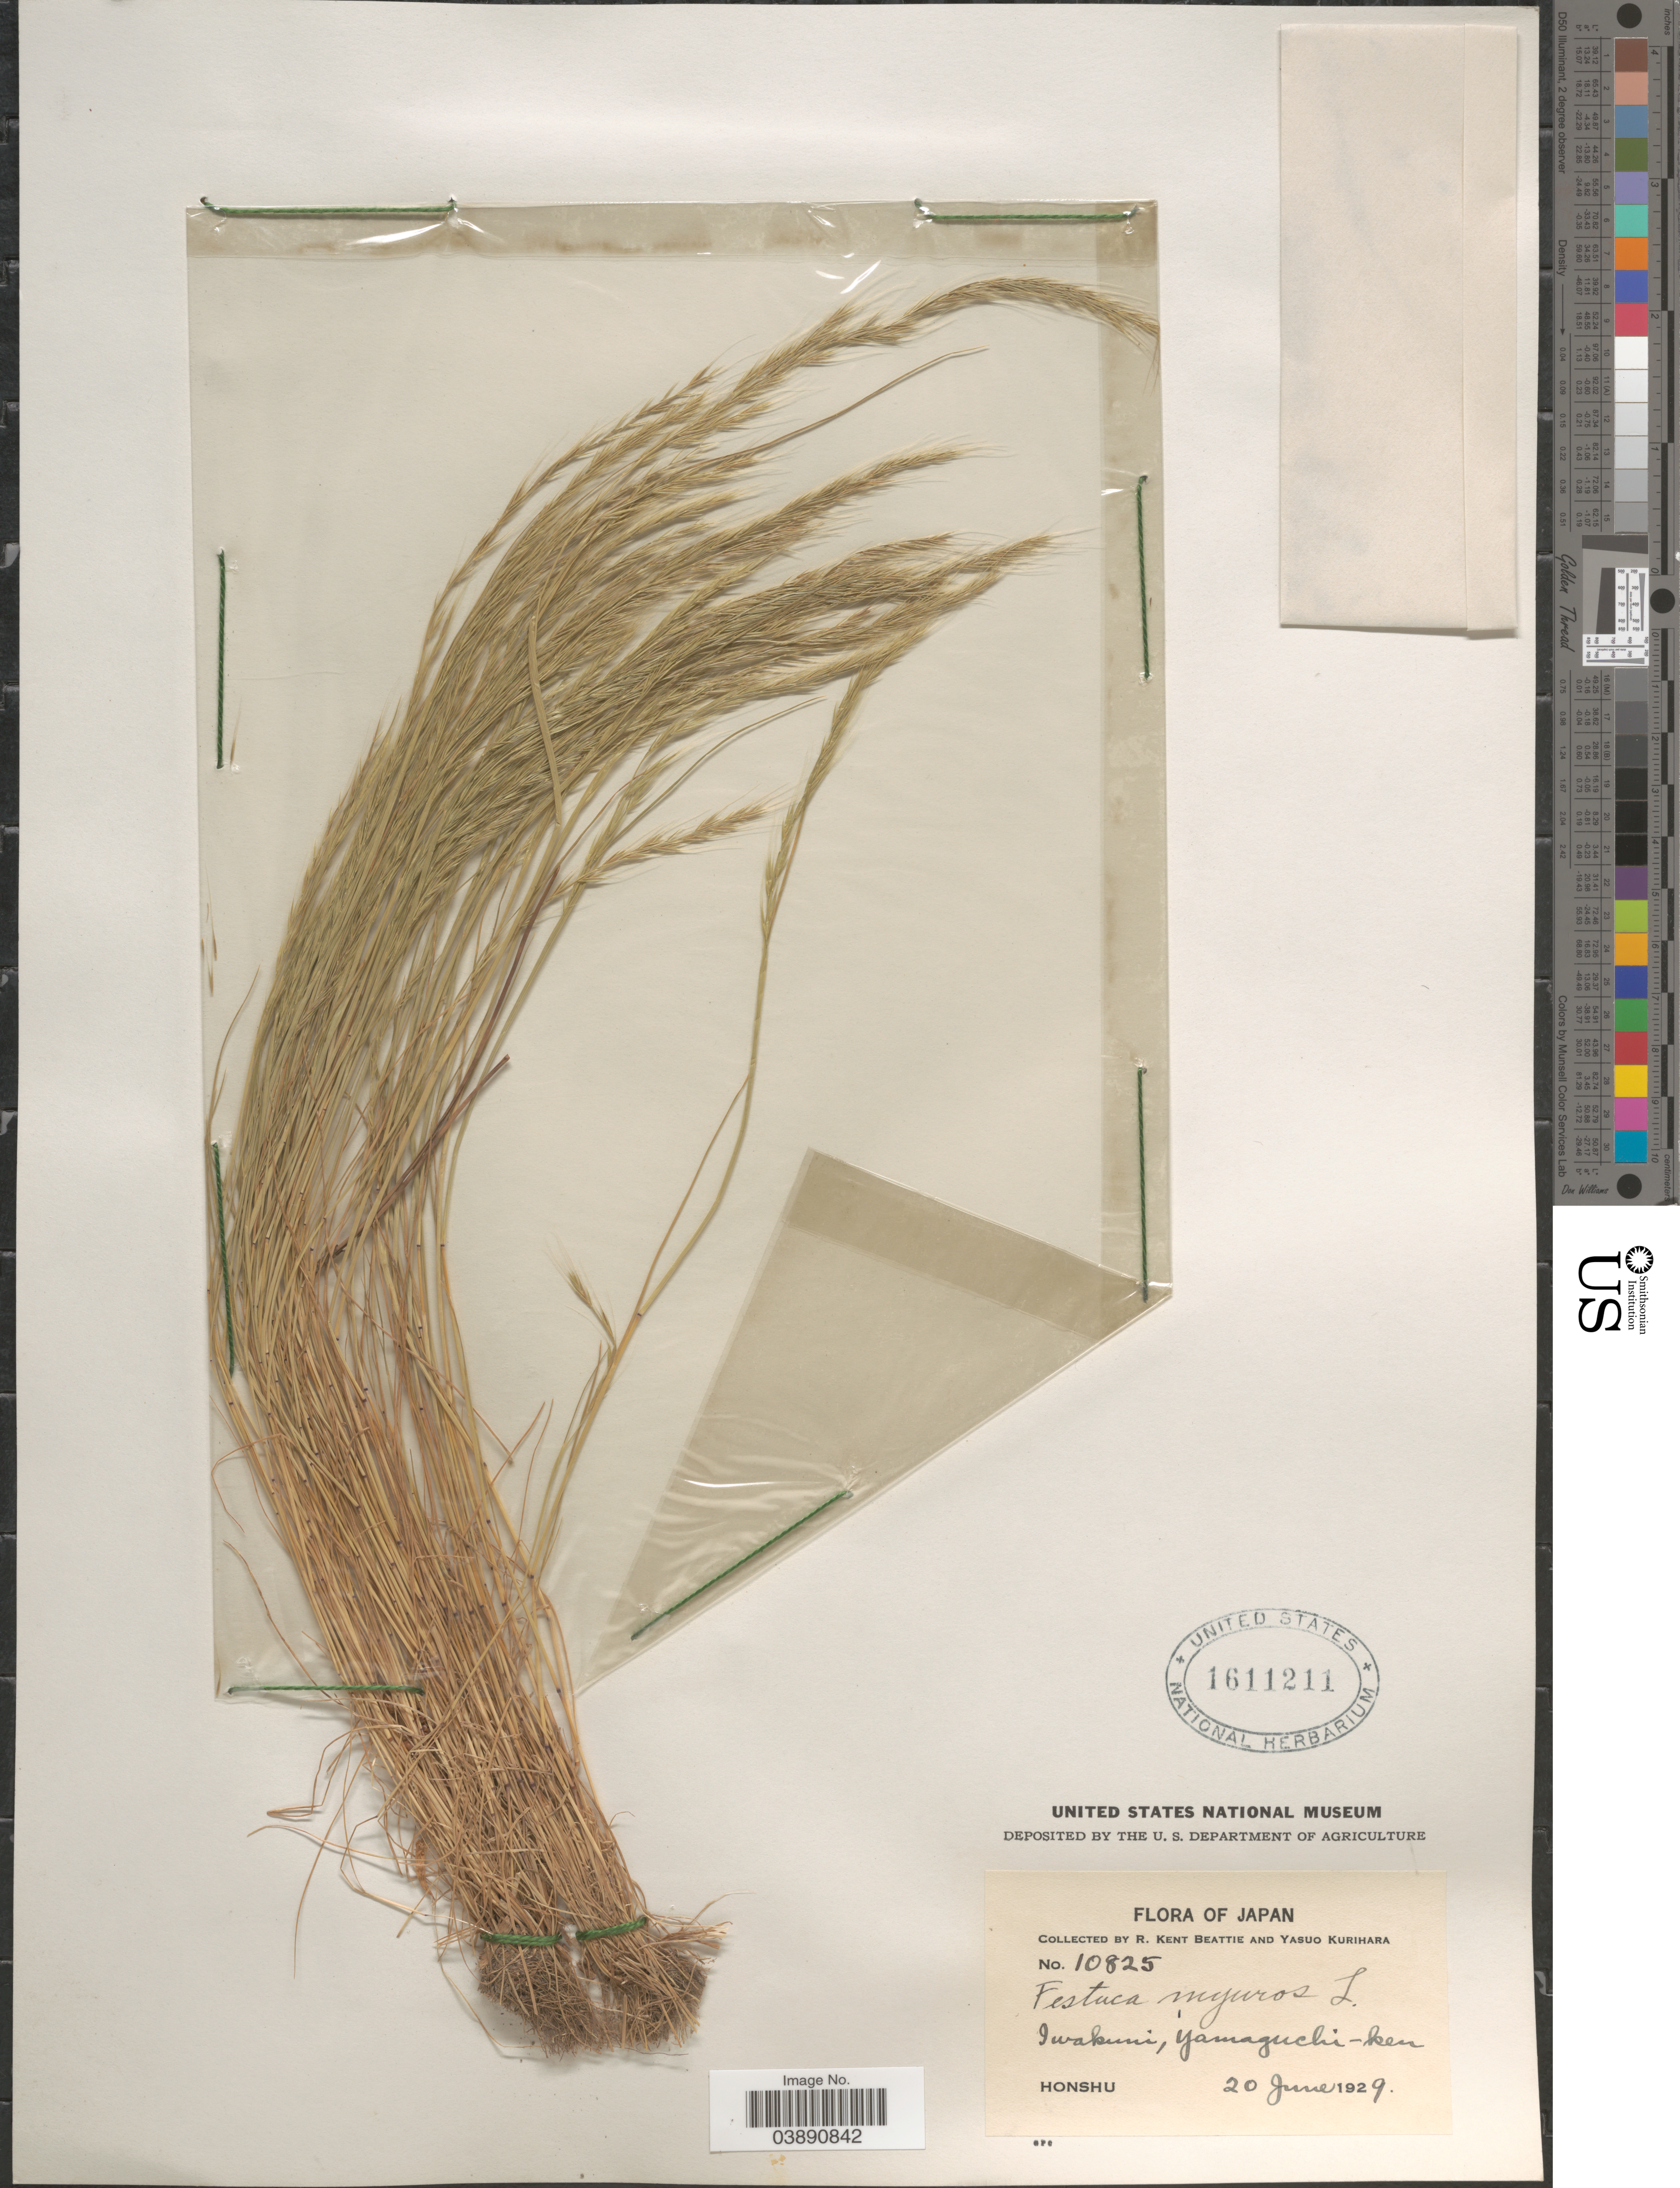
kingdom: Plantae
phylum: Tracheophyta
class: Liliopsida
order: Poales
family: Poaceae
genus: Festuca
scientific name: Festuca myuros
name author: L.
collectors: R. K. Beattie & Y. Kurihara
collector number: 10825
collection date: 1929-06-20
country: Japan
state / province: Yamaguti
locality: Iwakuni, Yamaguchi-ken. Honshu.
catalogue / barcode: US 1611211